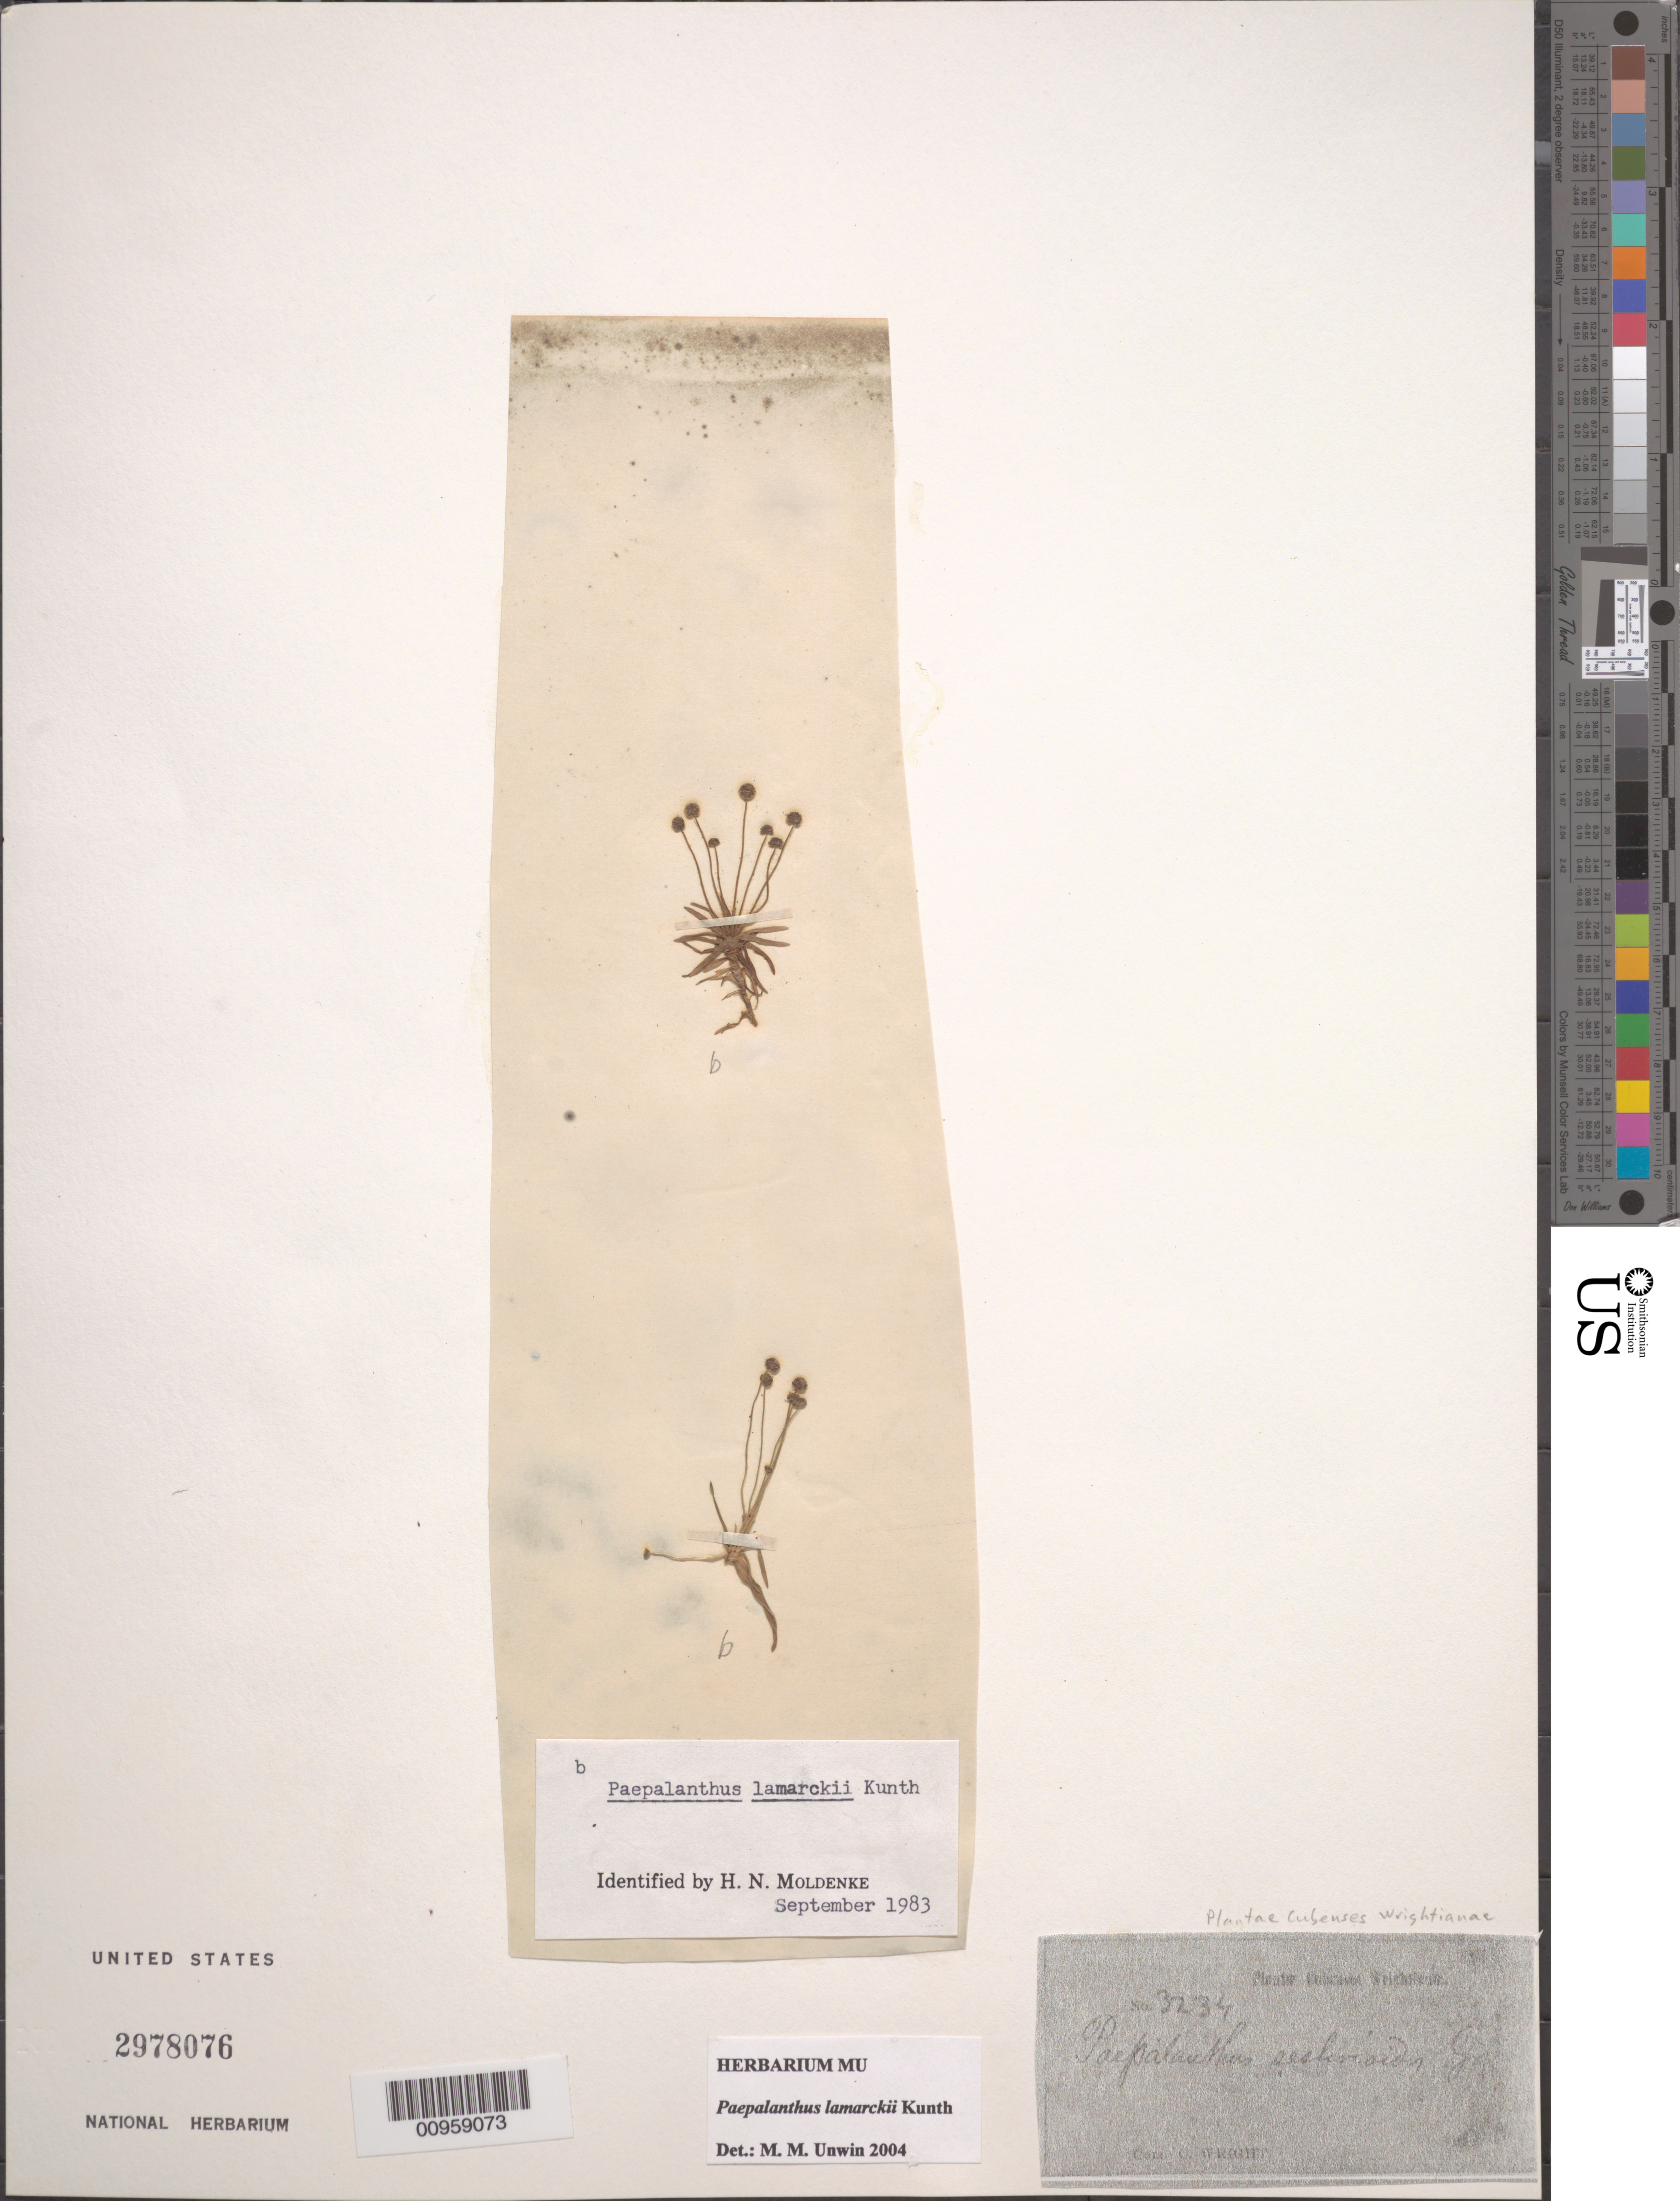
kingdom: Plantae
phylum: Tracheophyta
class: Liliopsida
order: Poales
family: Eriocaulaceae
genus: Paepalanthus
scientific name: Paepalanthus lamarckii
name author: Kunth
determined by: Unwin, M. M.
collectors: C. Wright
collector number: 3234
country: Cuba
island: Cuba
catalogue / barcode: US 2978076